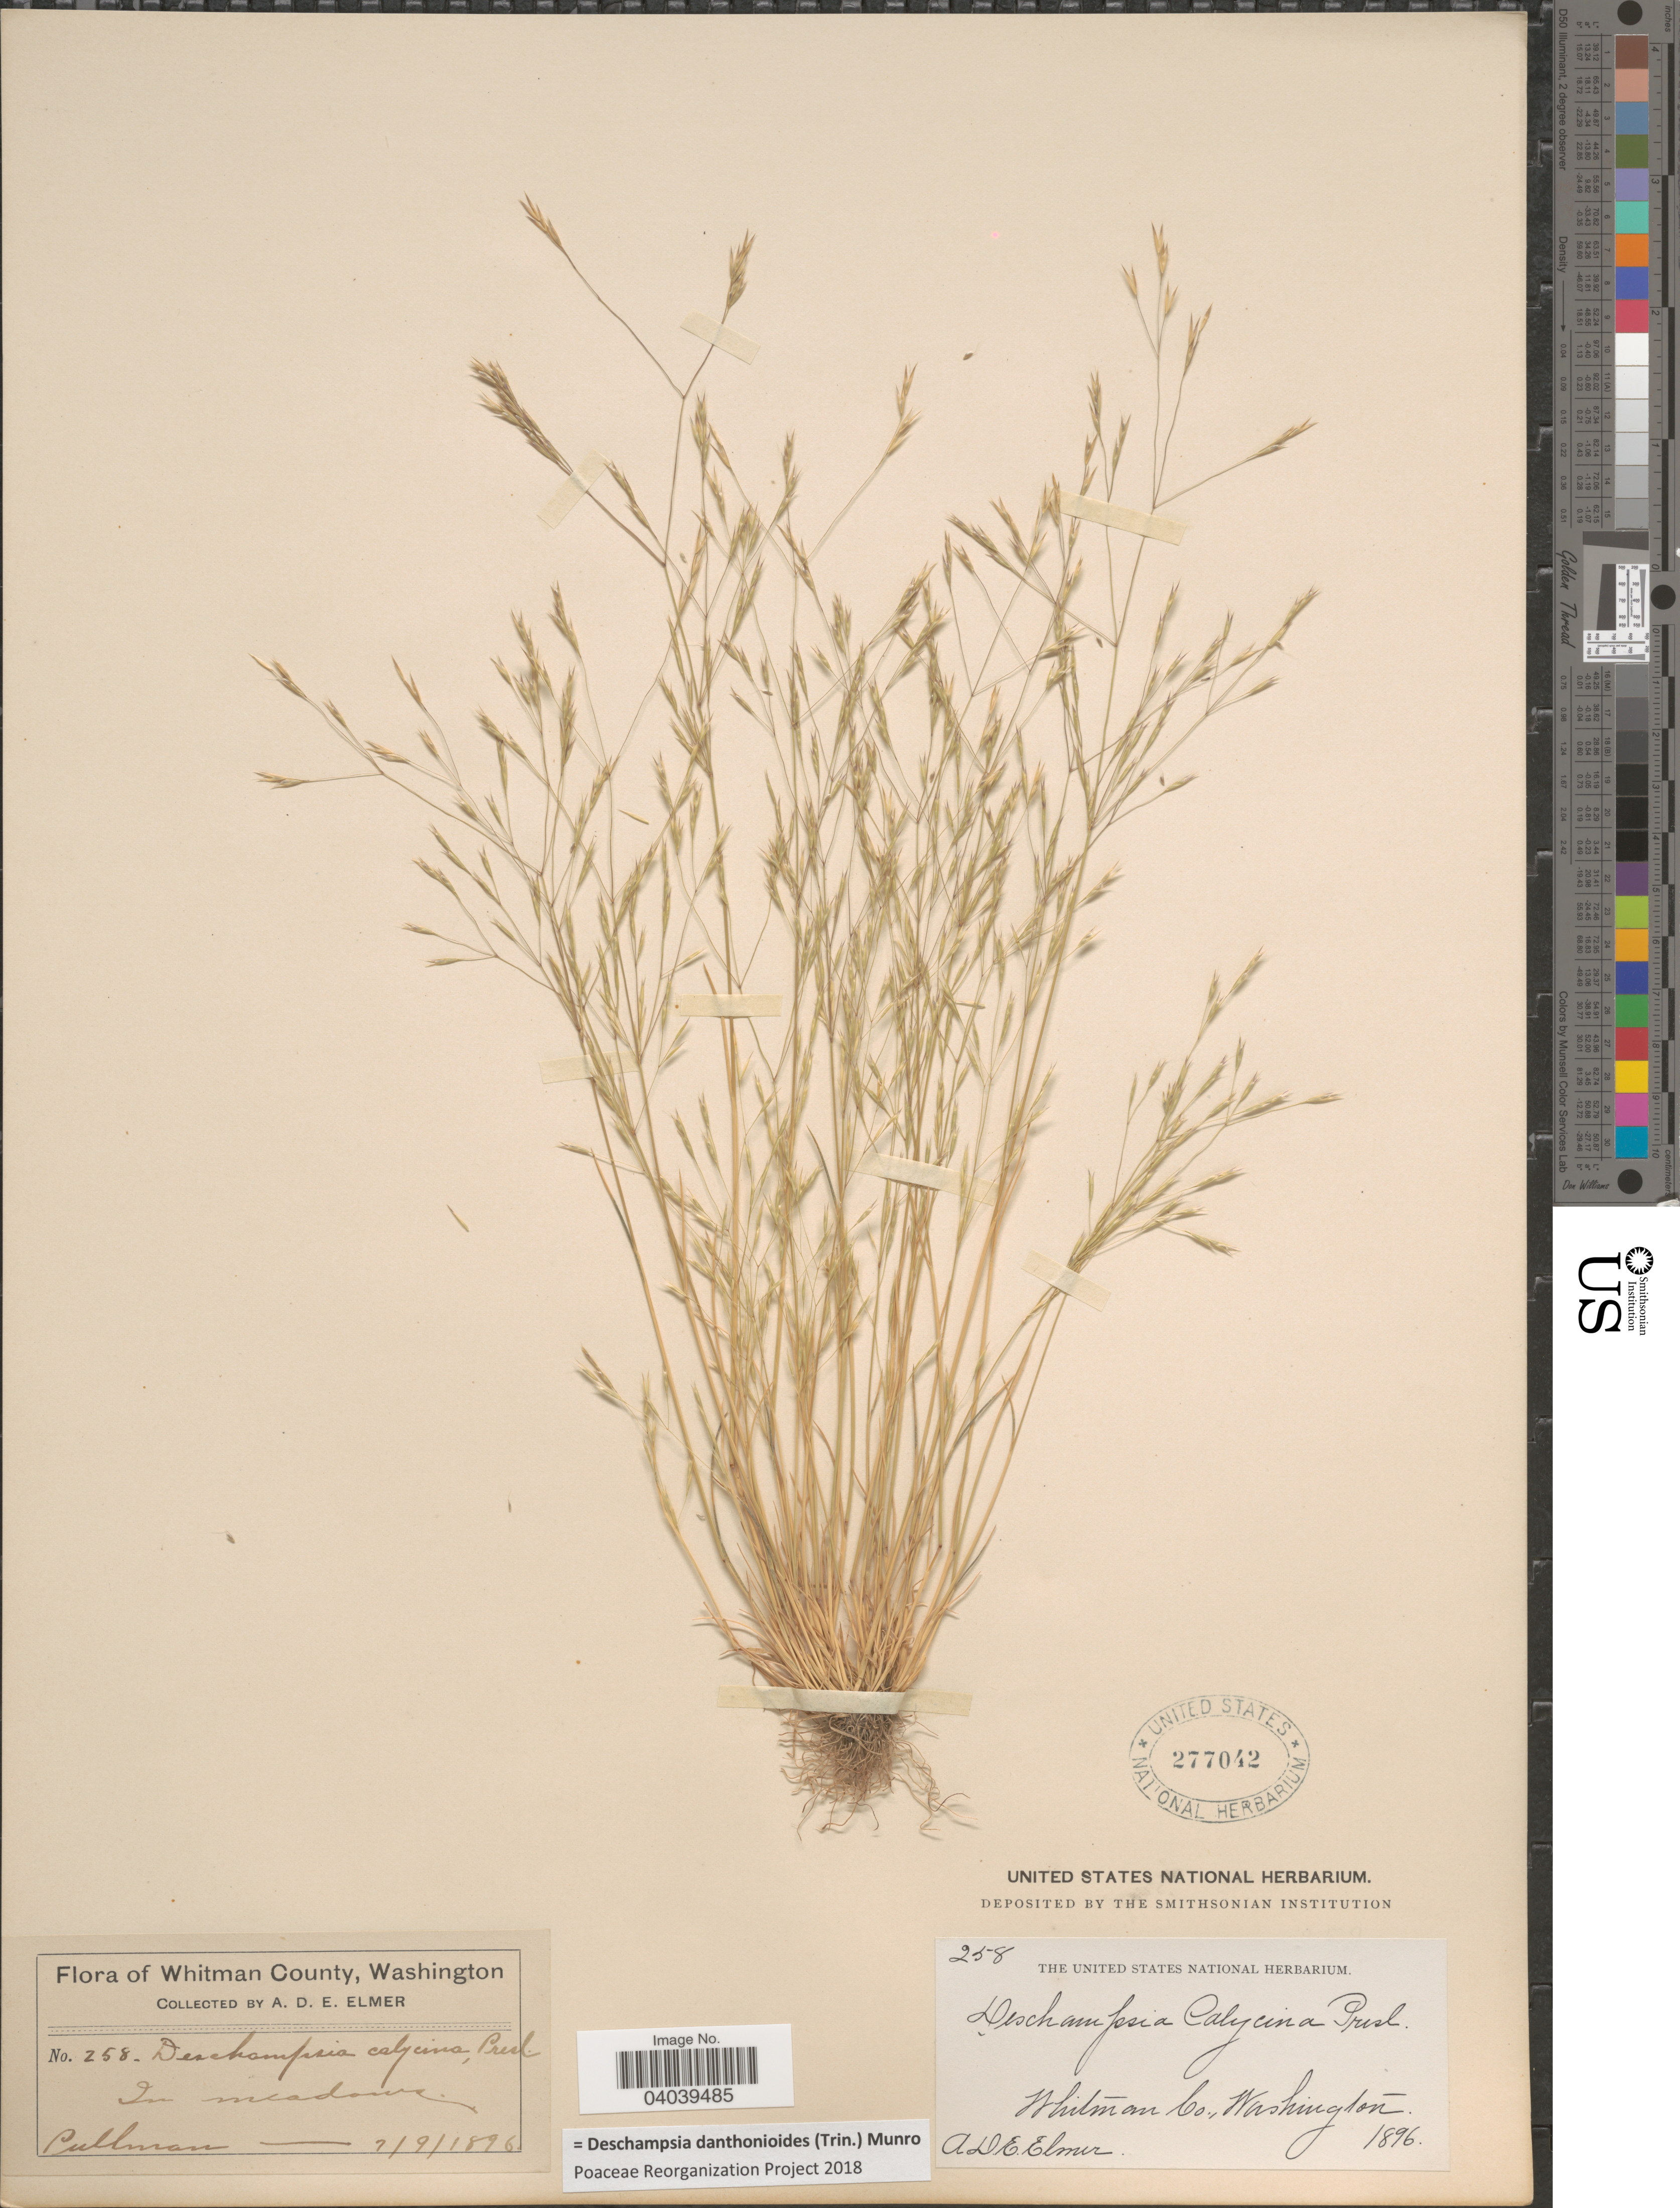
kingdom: Plantae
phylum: Tracheophyta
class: Liliopsida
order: Poales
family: Poaceae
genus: Deschampsia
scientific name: Deschampsia danthonioides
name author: (Trin.) Munro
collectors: A. D. E. Elmer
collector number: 258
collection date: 1896-02-09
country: United States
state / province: Washington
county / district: Whitman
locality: Whitman County. Pullman.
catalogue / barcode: US 277042